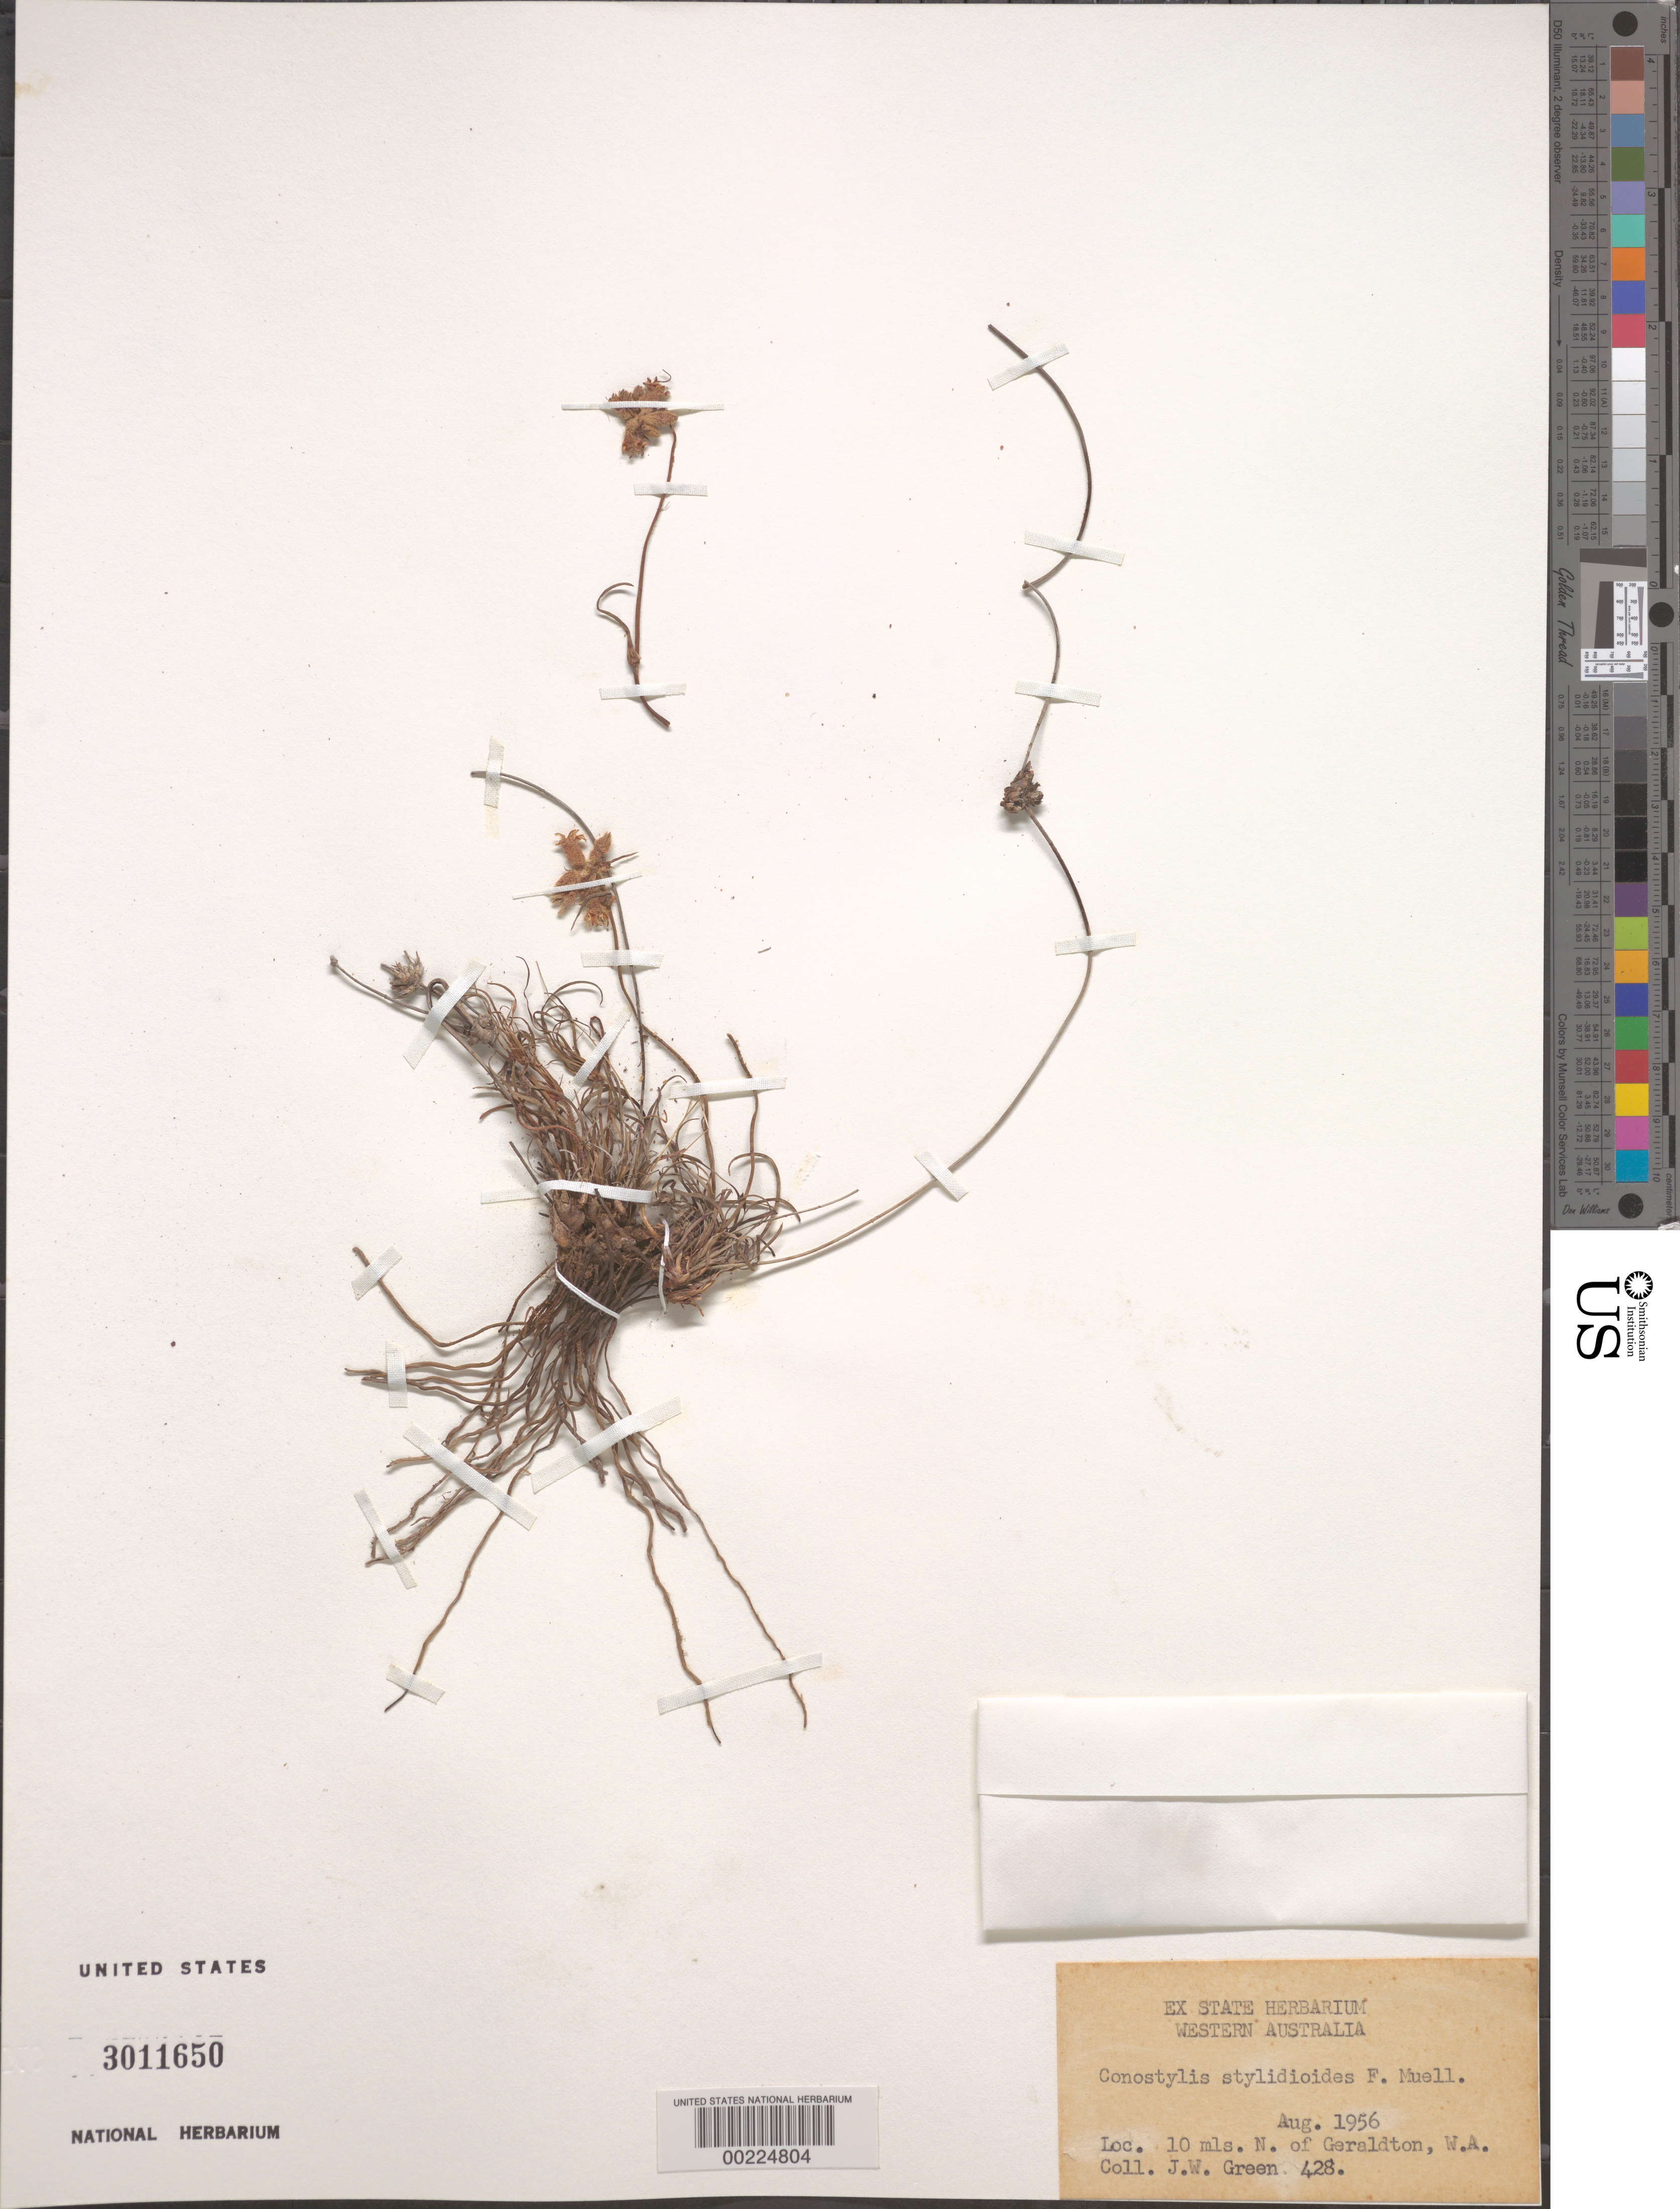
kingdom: Plantae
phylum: Tracheophyta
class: Liliopsida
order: Commelinales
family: Haemodoraceae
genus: Conostylis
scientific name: Conostylis stylidioides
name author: F. Muell.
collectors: J. Green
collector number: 428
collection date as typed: Aug 1956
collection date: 1956-08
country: Australia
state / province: Western Australia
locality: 10 mi n of geraldtown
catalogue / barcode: US 3011650